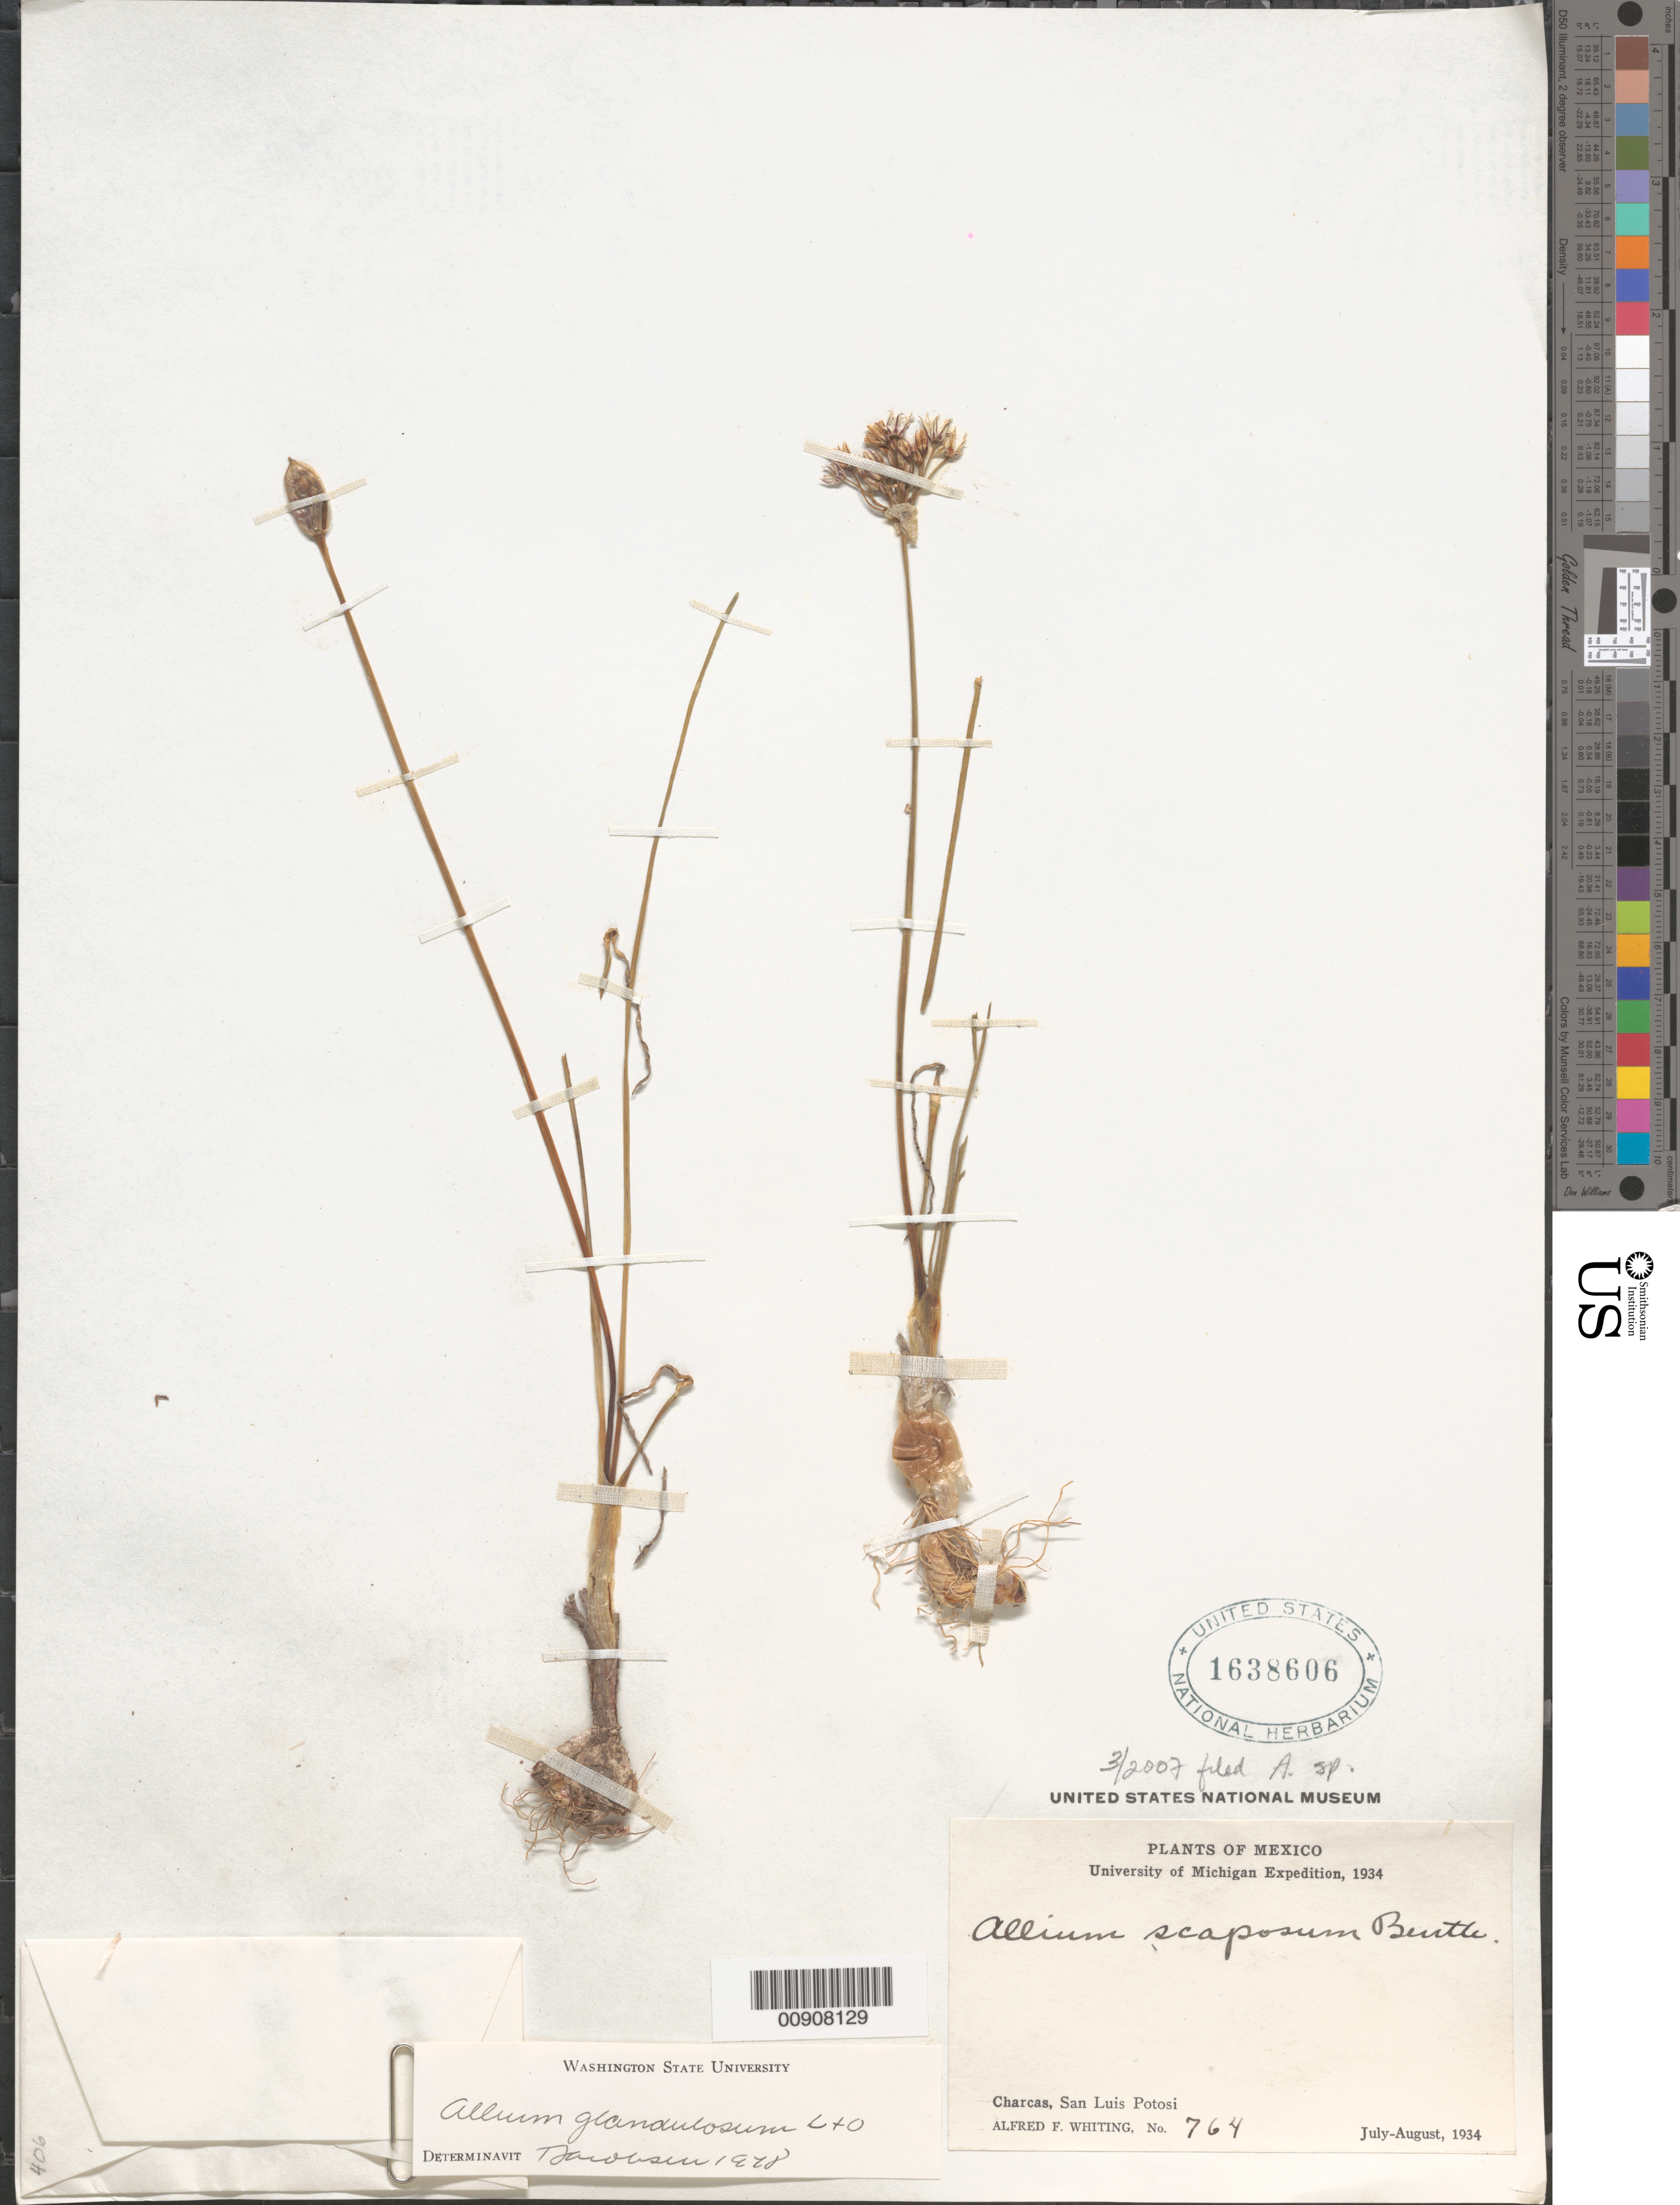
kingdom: Plantae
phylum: Tracheophyta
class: Liliopsida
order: Asparagales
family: Amaryllidaceae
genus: Allium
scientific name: Allium sp.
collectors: A. F. Whiting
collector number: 764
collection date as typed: Jul 1934 to -- Aug 1934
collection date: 1934-07/1934-08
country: Mexico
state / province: San Luis Potosí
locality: Charcas, San Luis Potosí.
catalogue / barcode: US 1638606